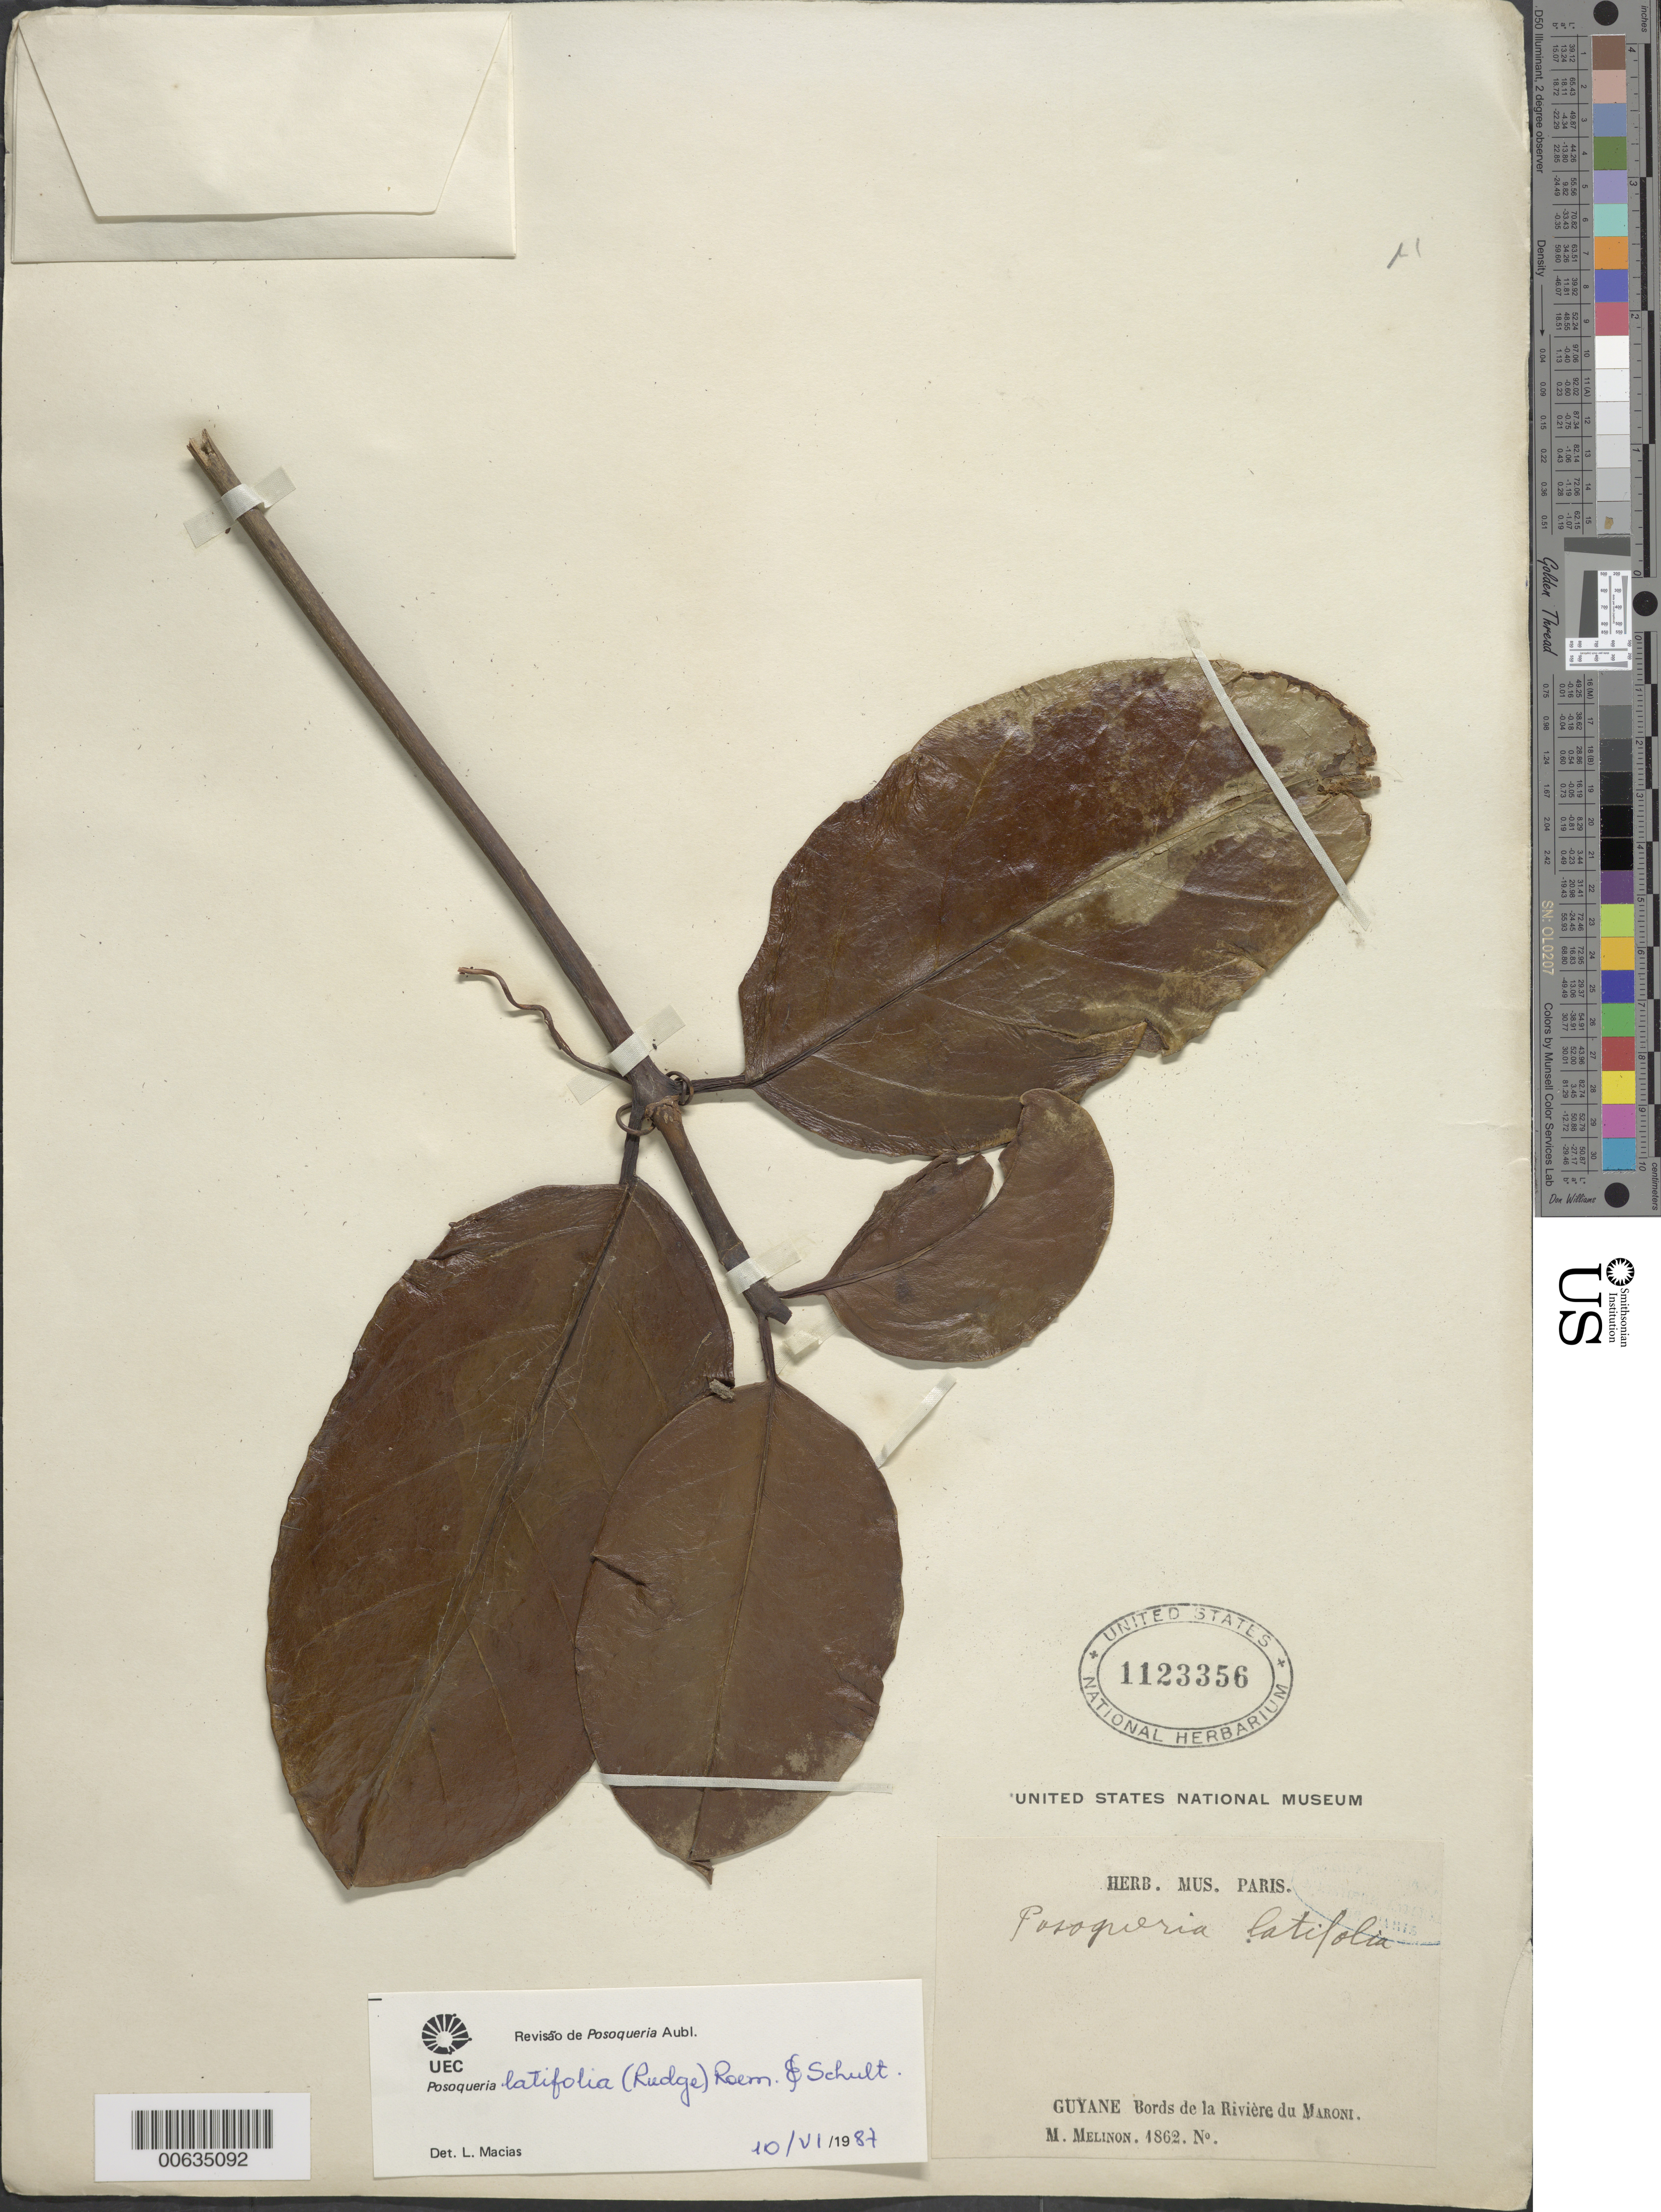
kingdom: Plantae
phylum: Tracheophyta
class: Magnoliopsida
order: Gentianales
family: Rubiaceae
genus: Posoqueria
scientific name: Posoqueria latifolia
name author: (Rudge) Roem. & Schult.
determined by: Macias, L.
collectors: E. Mélinon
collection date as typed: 1862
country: French Guiana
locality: Maroni R.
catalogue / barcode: US 1123356